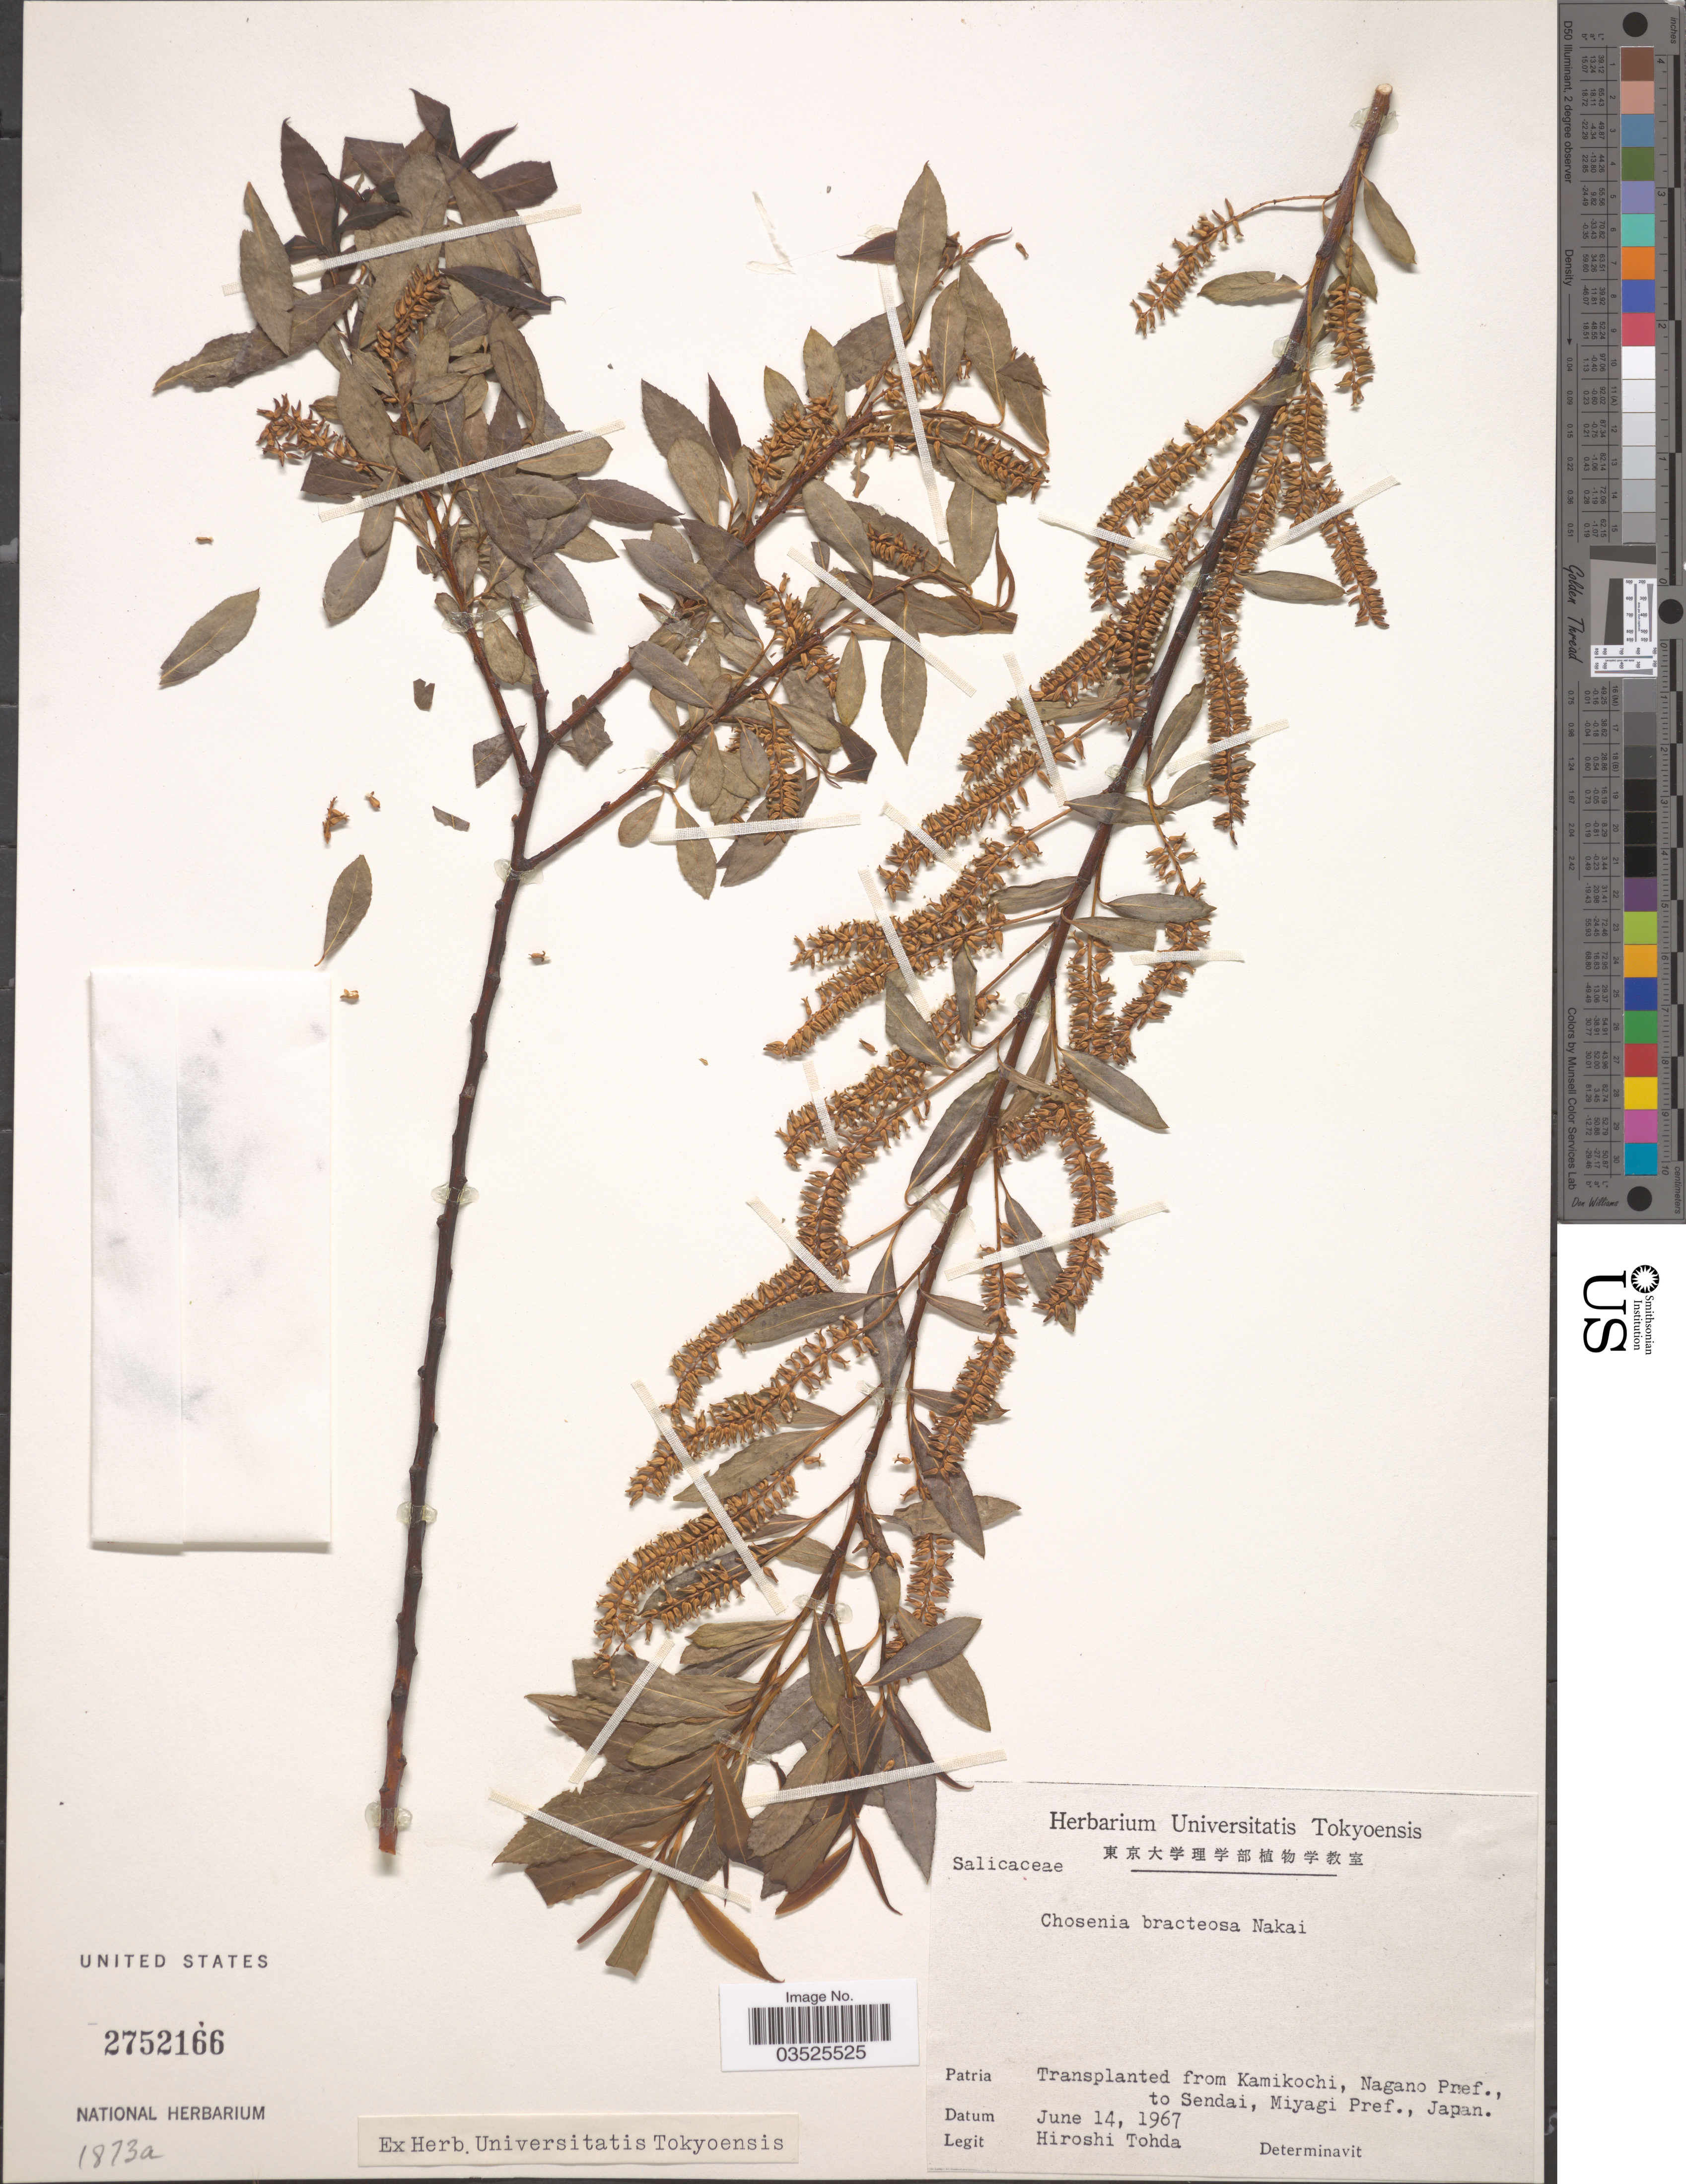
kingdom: Plantae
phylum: Tracheophyta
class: Magnoliopsida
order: Malpighiales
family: Salicaceae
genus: Chosenia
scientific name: Chosenia bracteosa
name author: (Turcz. ex Trautv.) Nakai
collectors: H. Tohda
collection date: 1967-06-14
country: Japan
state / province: Miyagi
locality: Sendai, Miyagi Pref.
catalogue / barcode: US 2752166